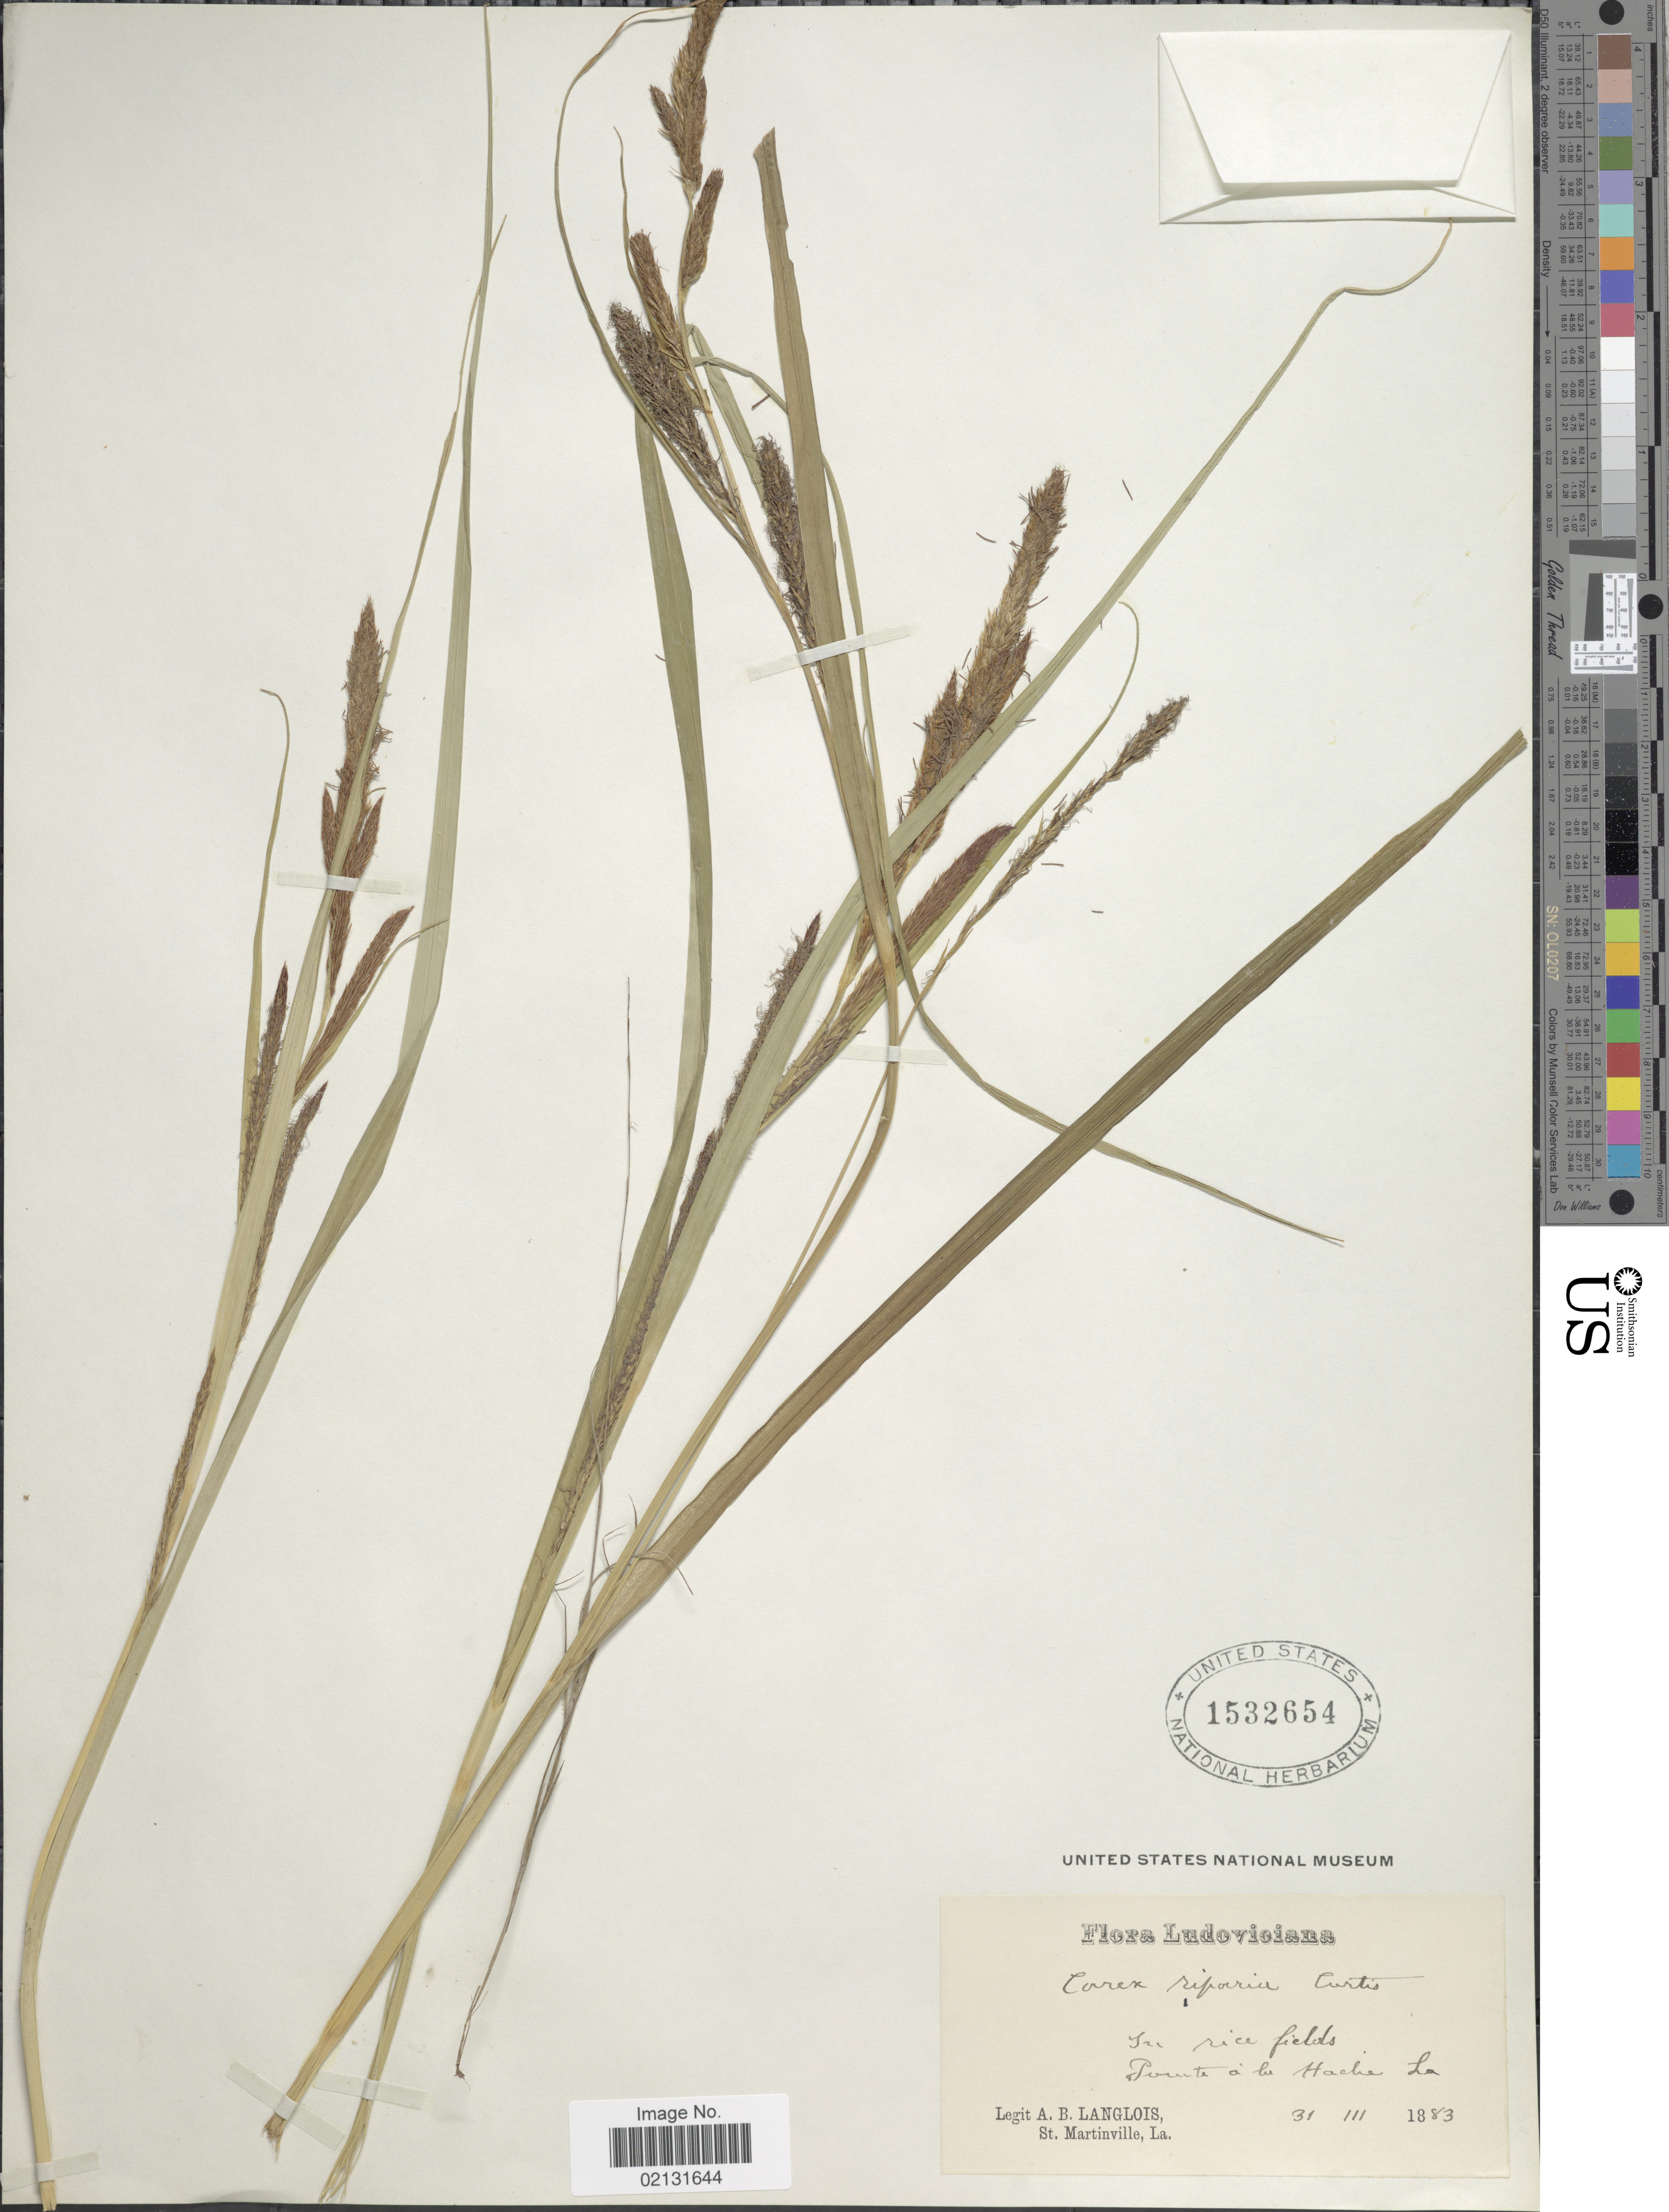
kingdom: Plantae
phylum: Tracheophyta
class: Liliopsida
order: Poales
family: Cyperaceae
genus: Carex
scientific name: Carex riparia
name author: Curtis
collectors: A. Langlois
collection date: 1883-03-31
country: United States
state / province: Louisiana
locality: In rice fields, Pointe a la Hache,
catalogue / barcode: US 1532654